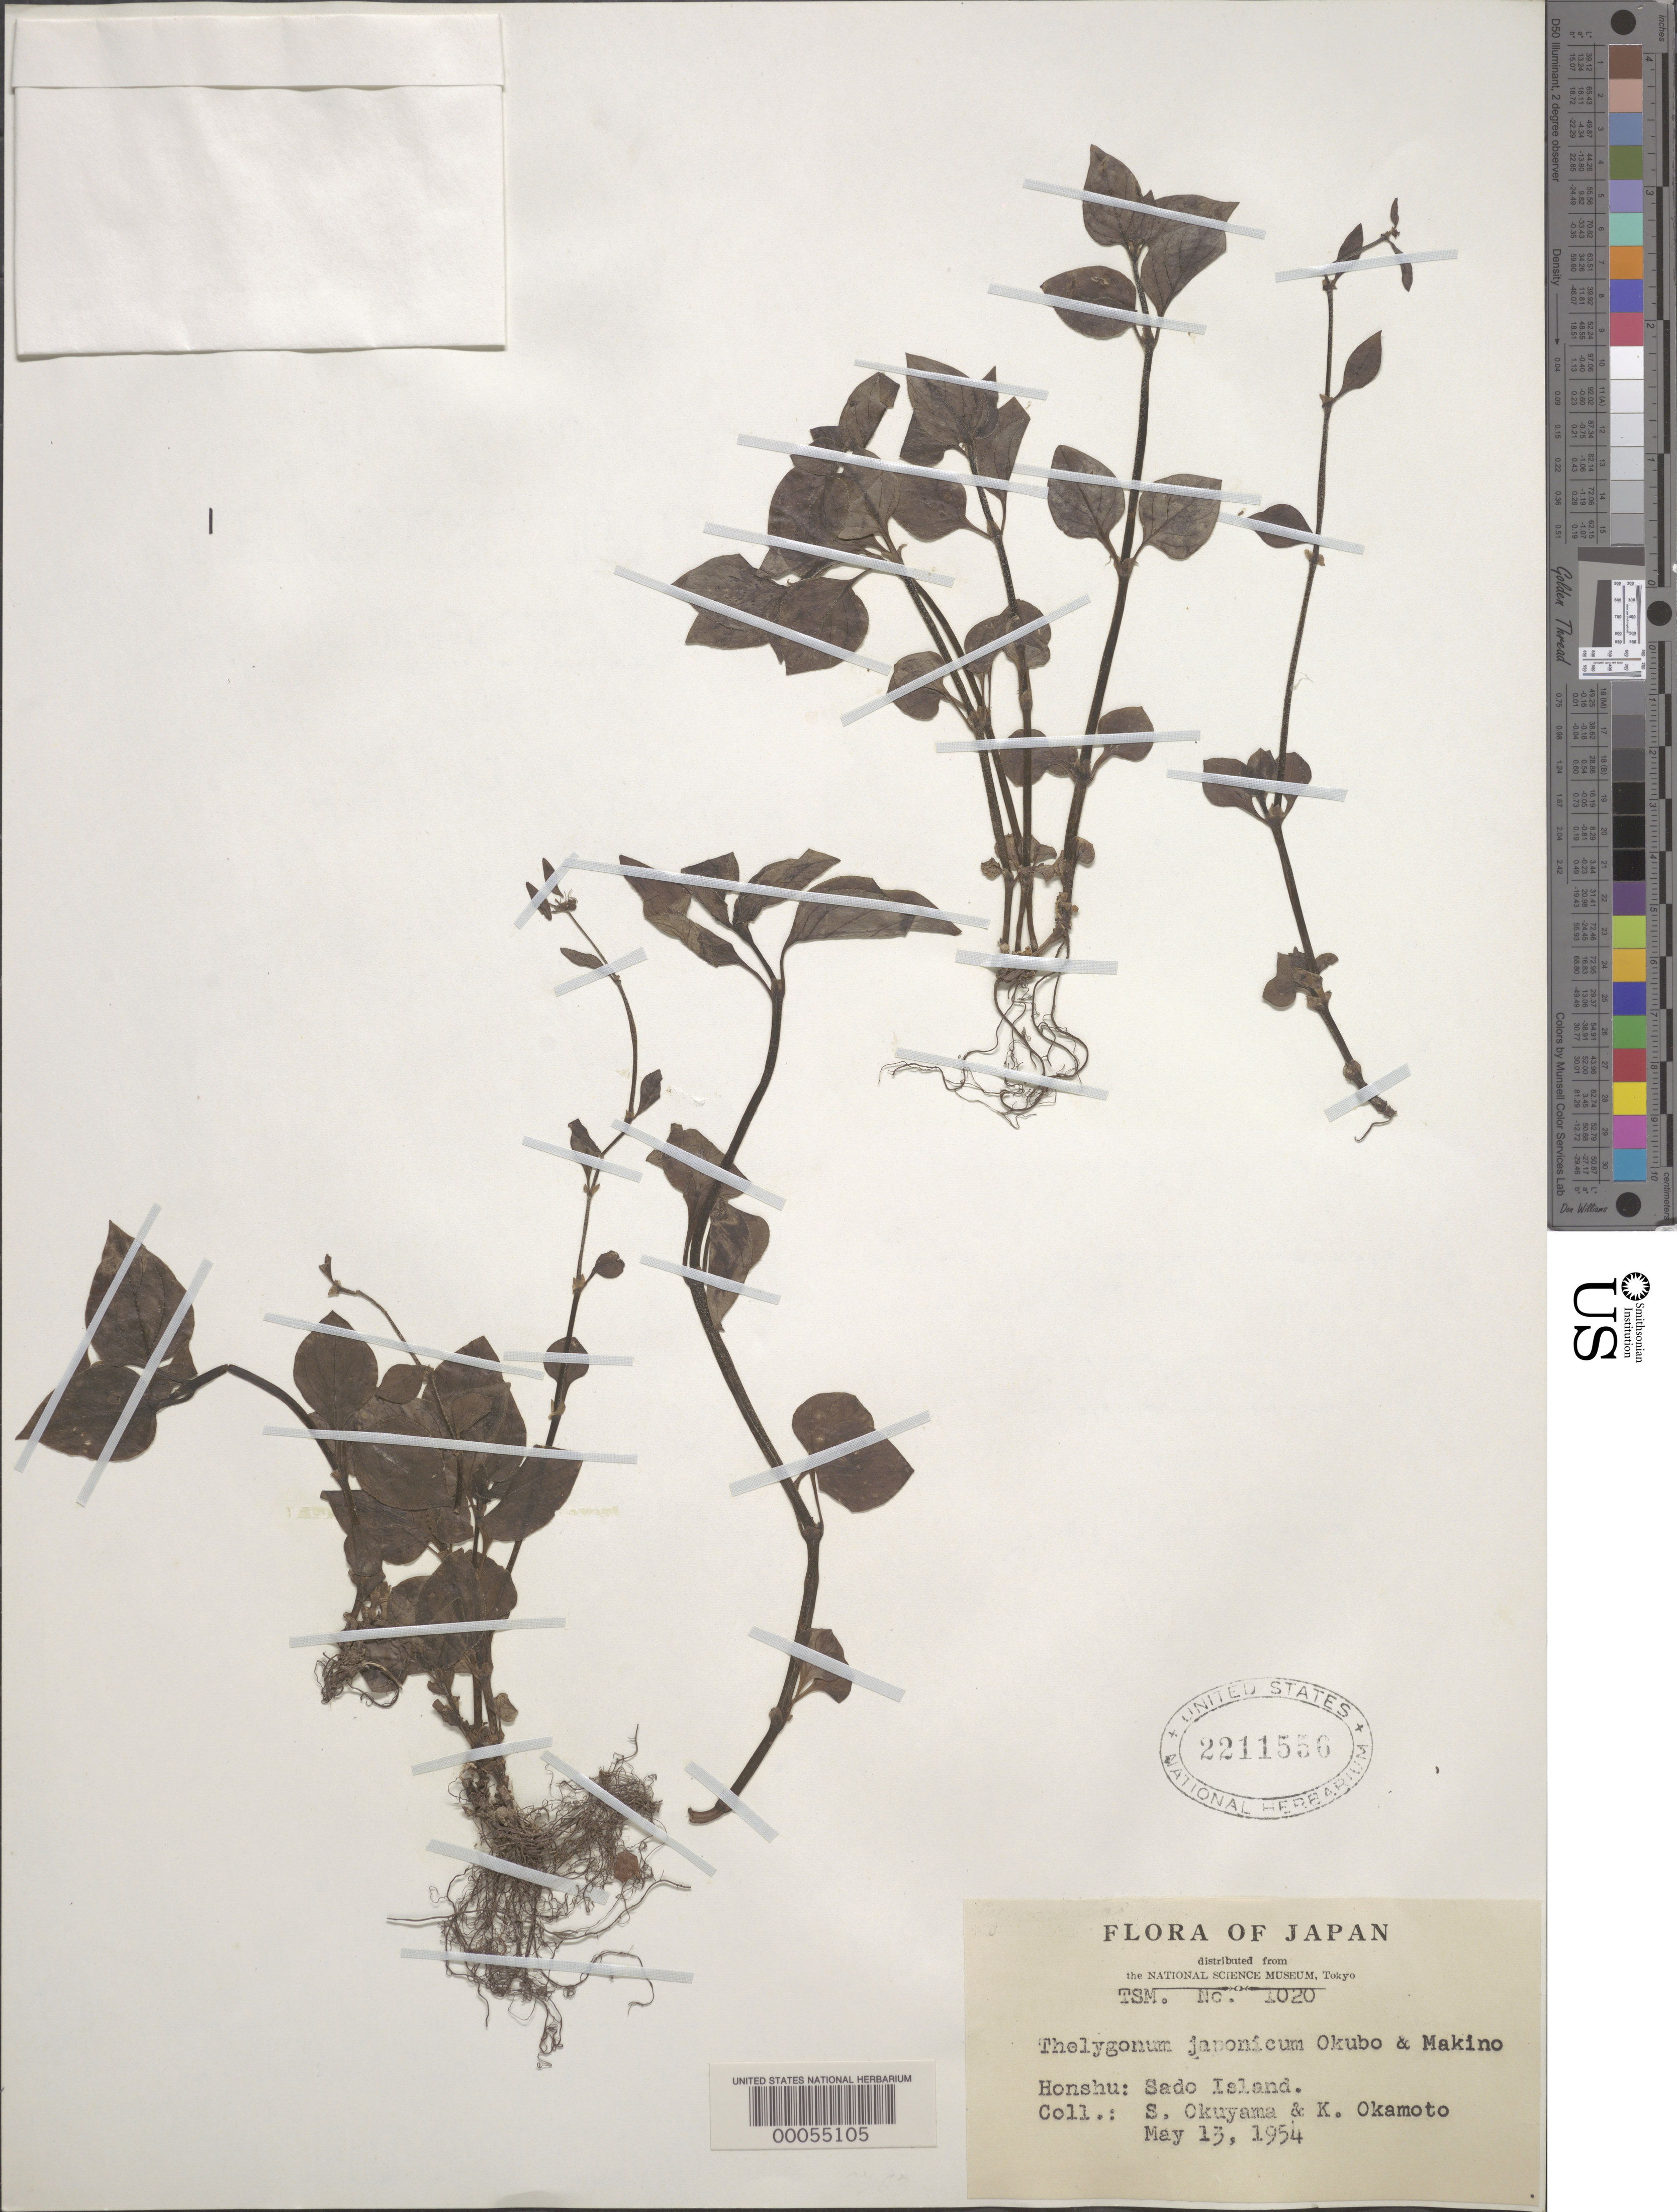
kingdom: Plantae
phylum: Tracheophyta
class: Magnoliopsida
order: Gentianales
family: Rubiaceae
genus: Theligonum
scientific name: Theligonum japonicum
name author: Ôkubo & Makino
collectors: S. Okuyama & K. Okamoto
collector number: Tsm 1020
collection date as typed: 13 May 1954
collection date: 1954-05-13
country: Japan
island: Honshu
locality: Sado i.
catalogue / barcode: US 2211556